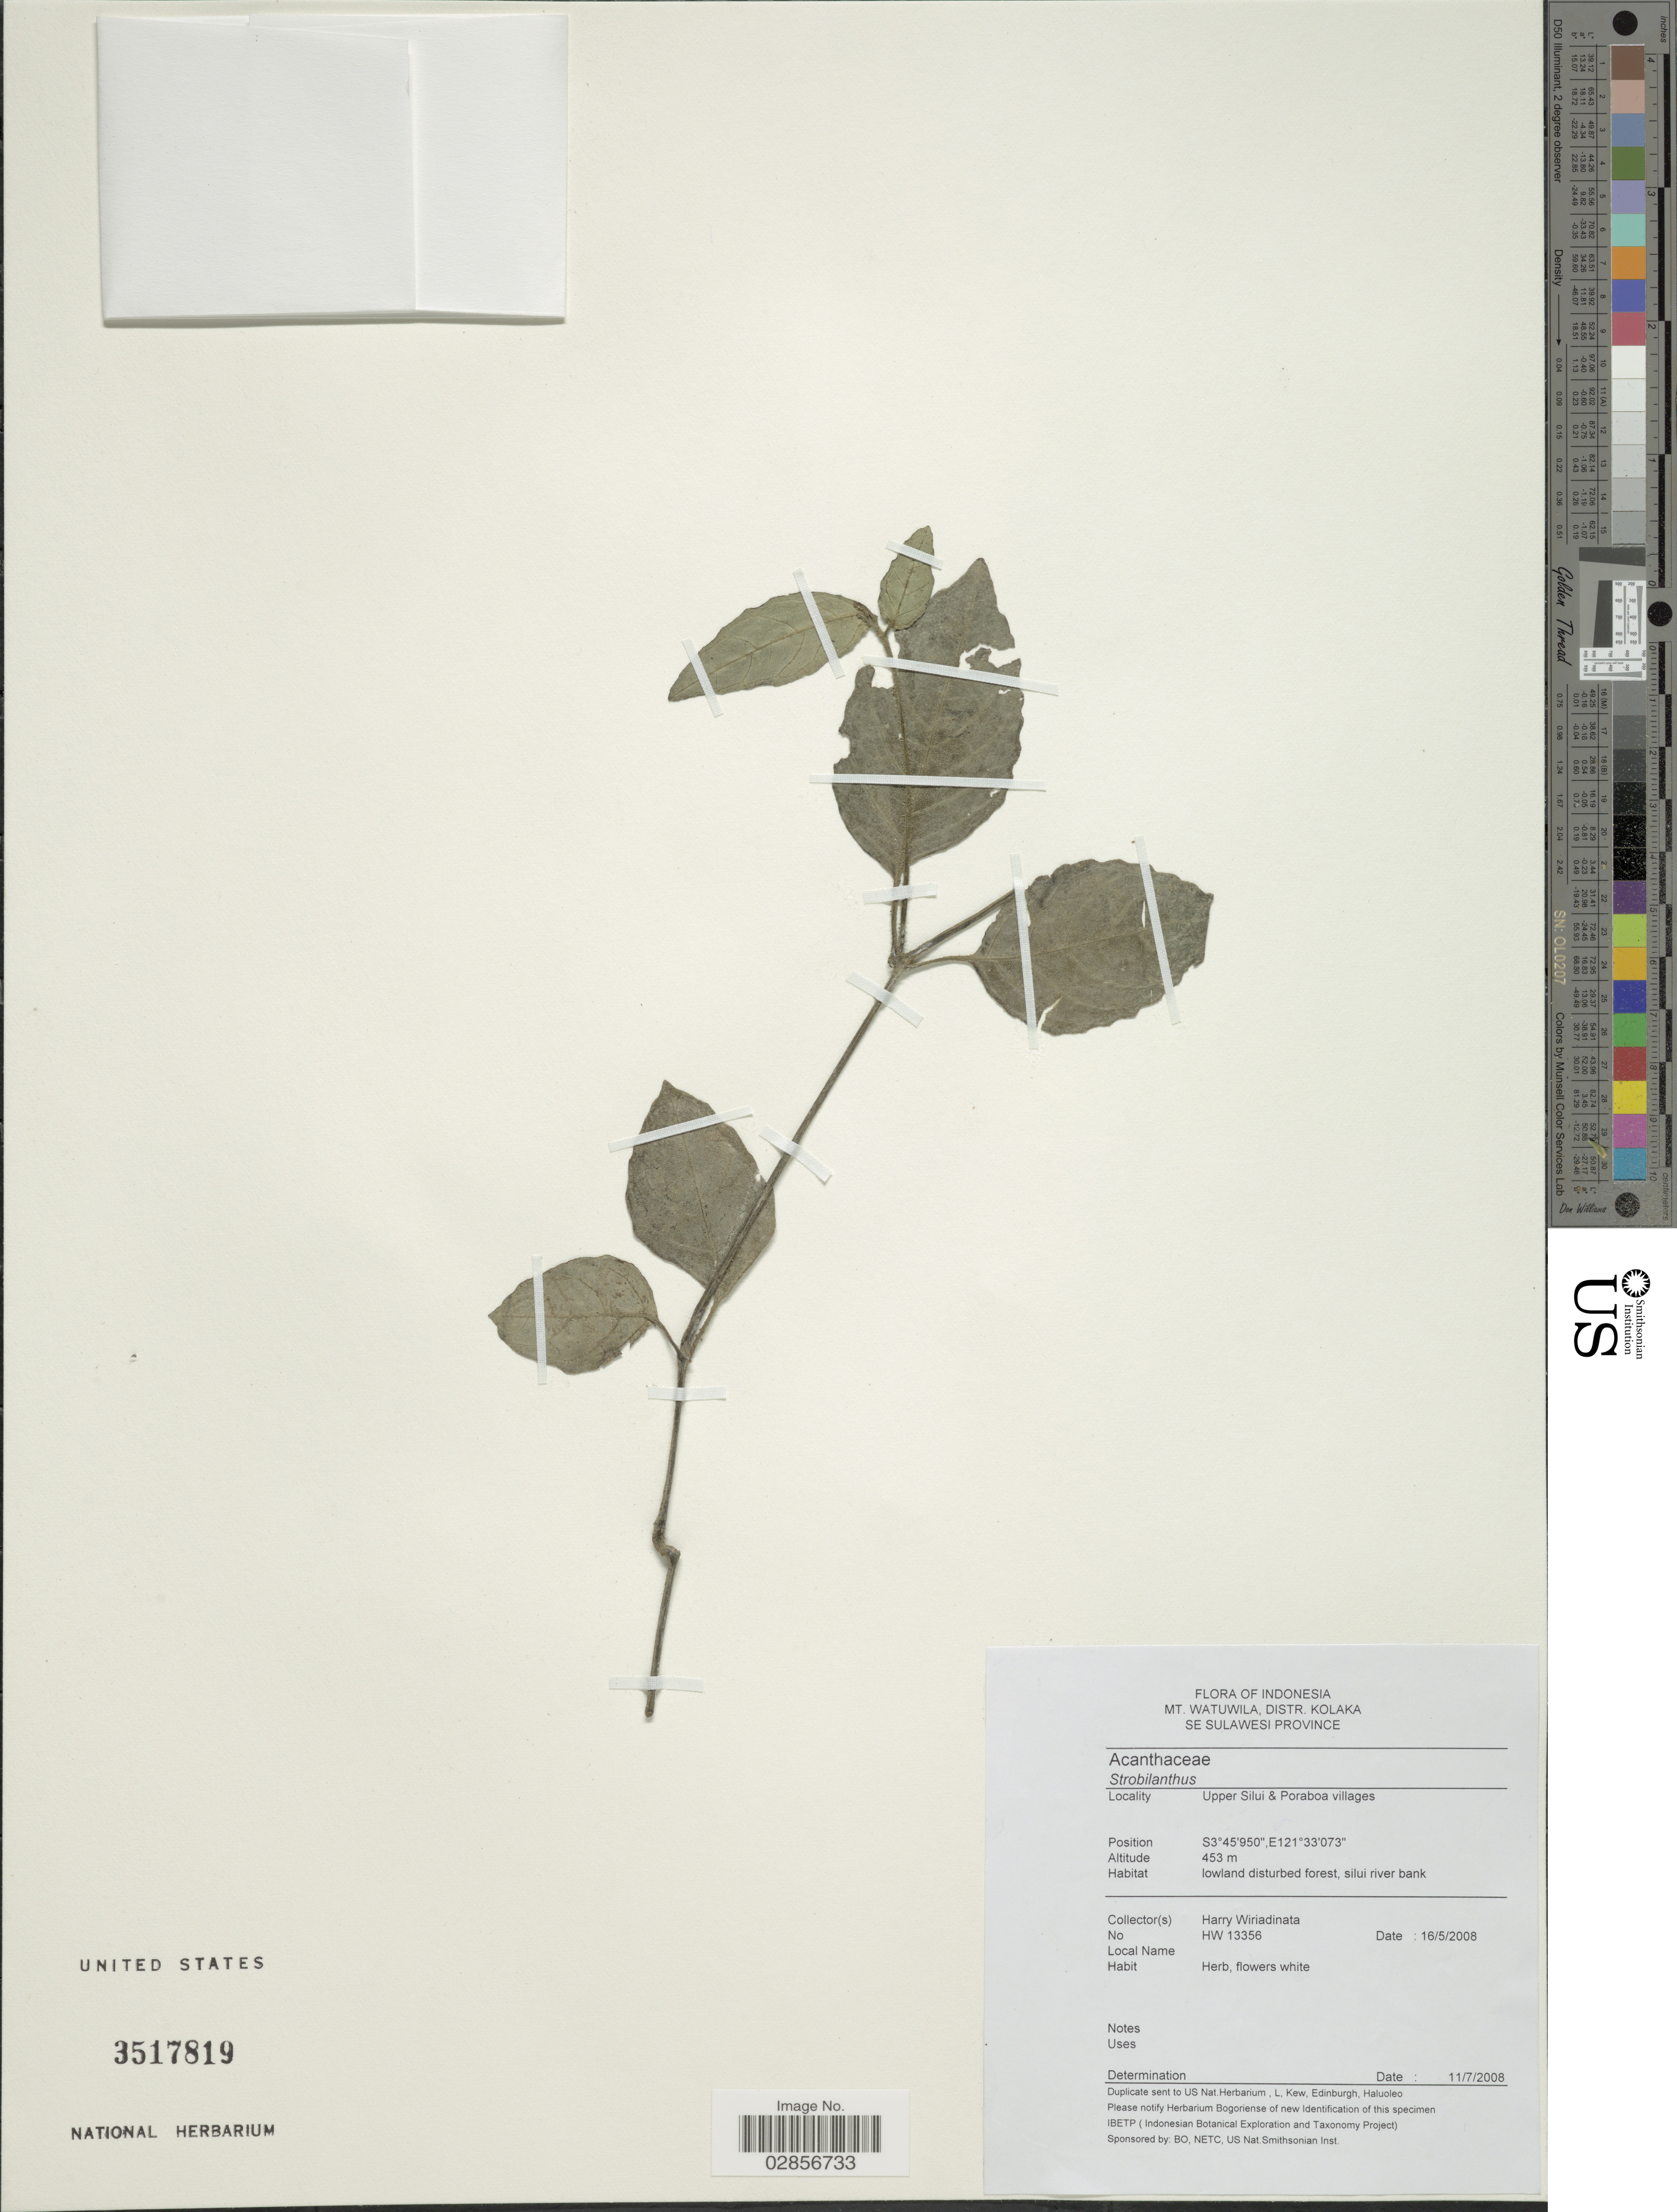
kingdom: Plantae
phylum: Tracheophyta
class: Magnoliopsida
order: Lamiales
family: Acanthaceae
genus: Strobilanthes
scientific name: Strobilanthes sp.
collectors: H. Wiriadinata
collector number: HW13356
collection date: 2008-05-16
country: Indonesia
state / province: Sulawesi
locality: Mt. Watuwila, Distr. Kolaka. Se Sulawesi Province. Upper Silui & Poraboa villages.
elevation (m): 453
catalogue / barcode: US 3517819